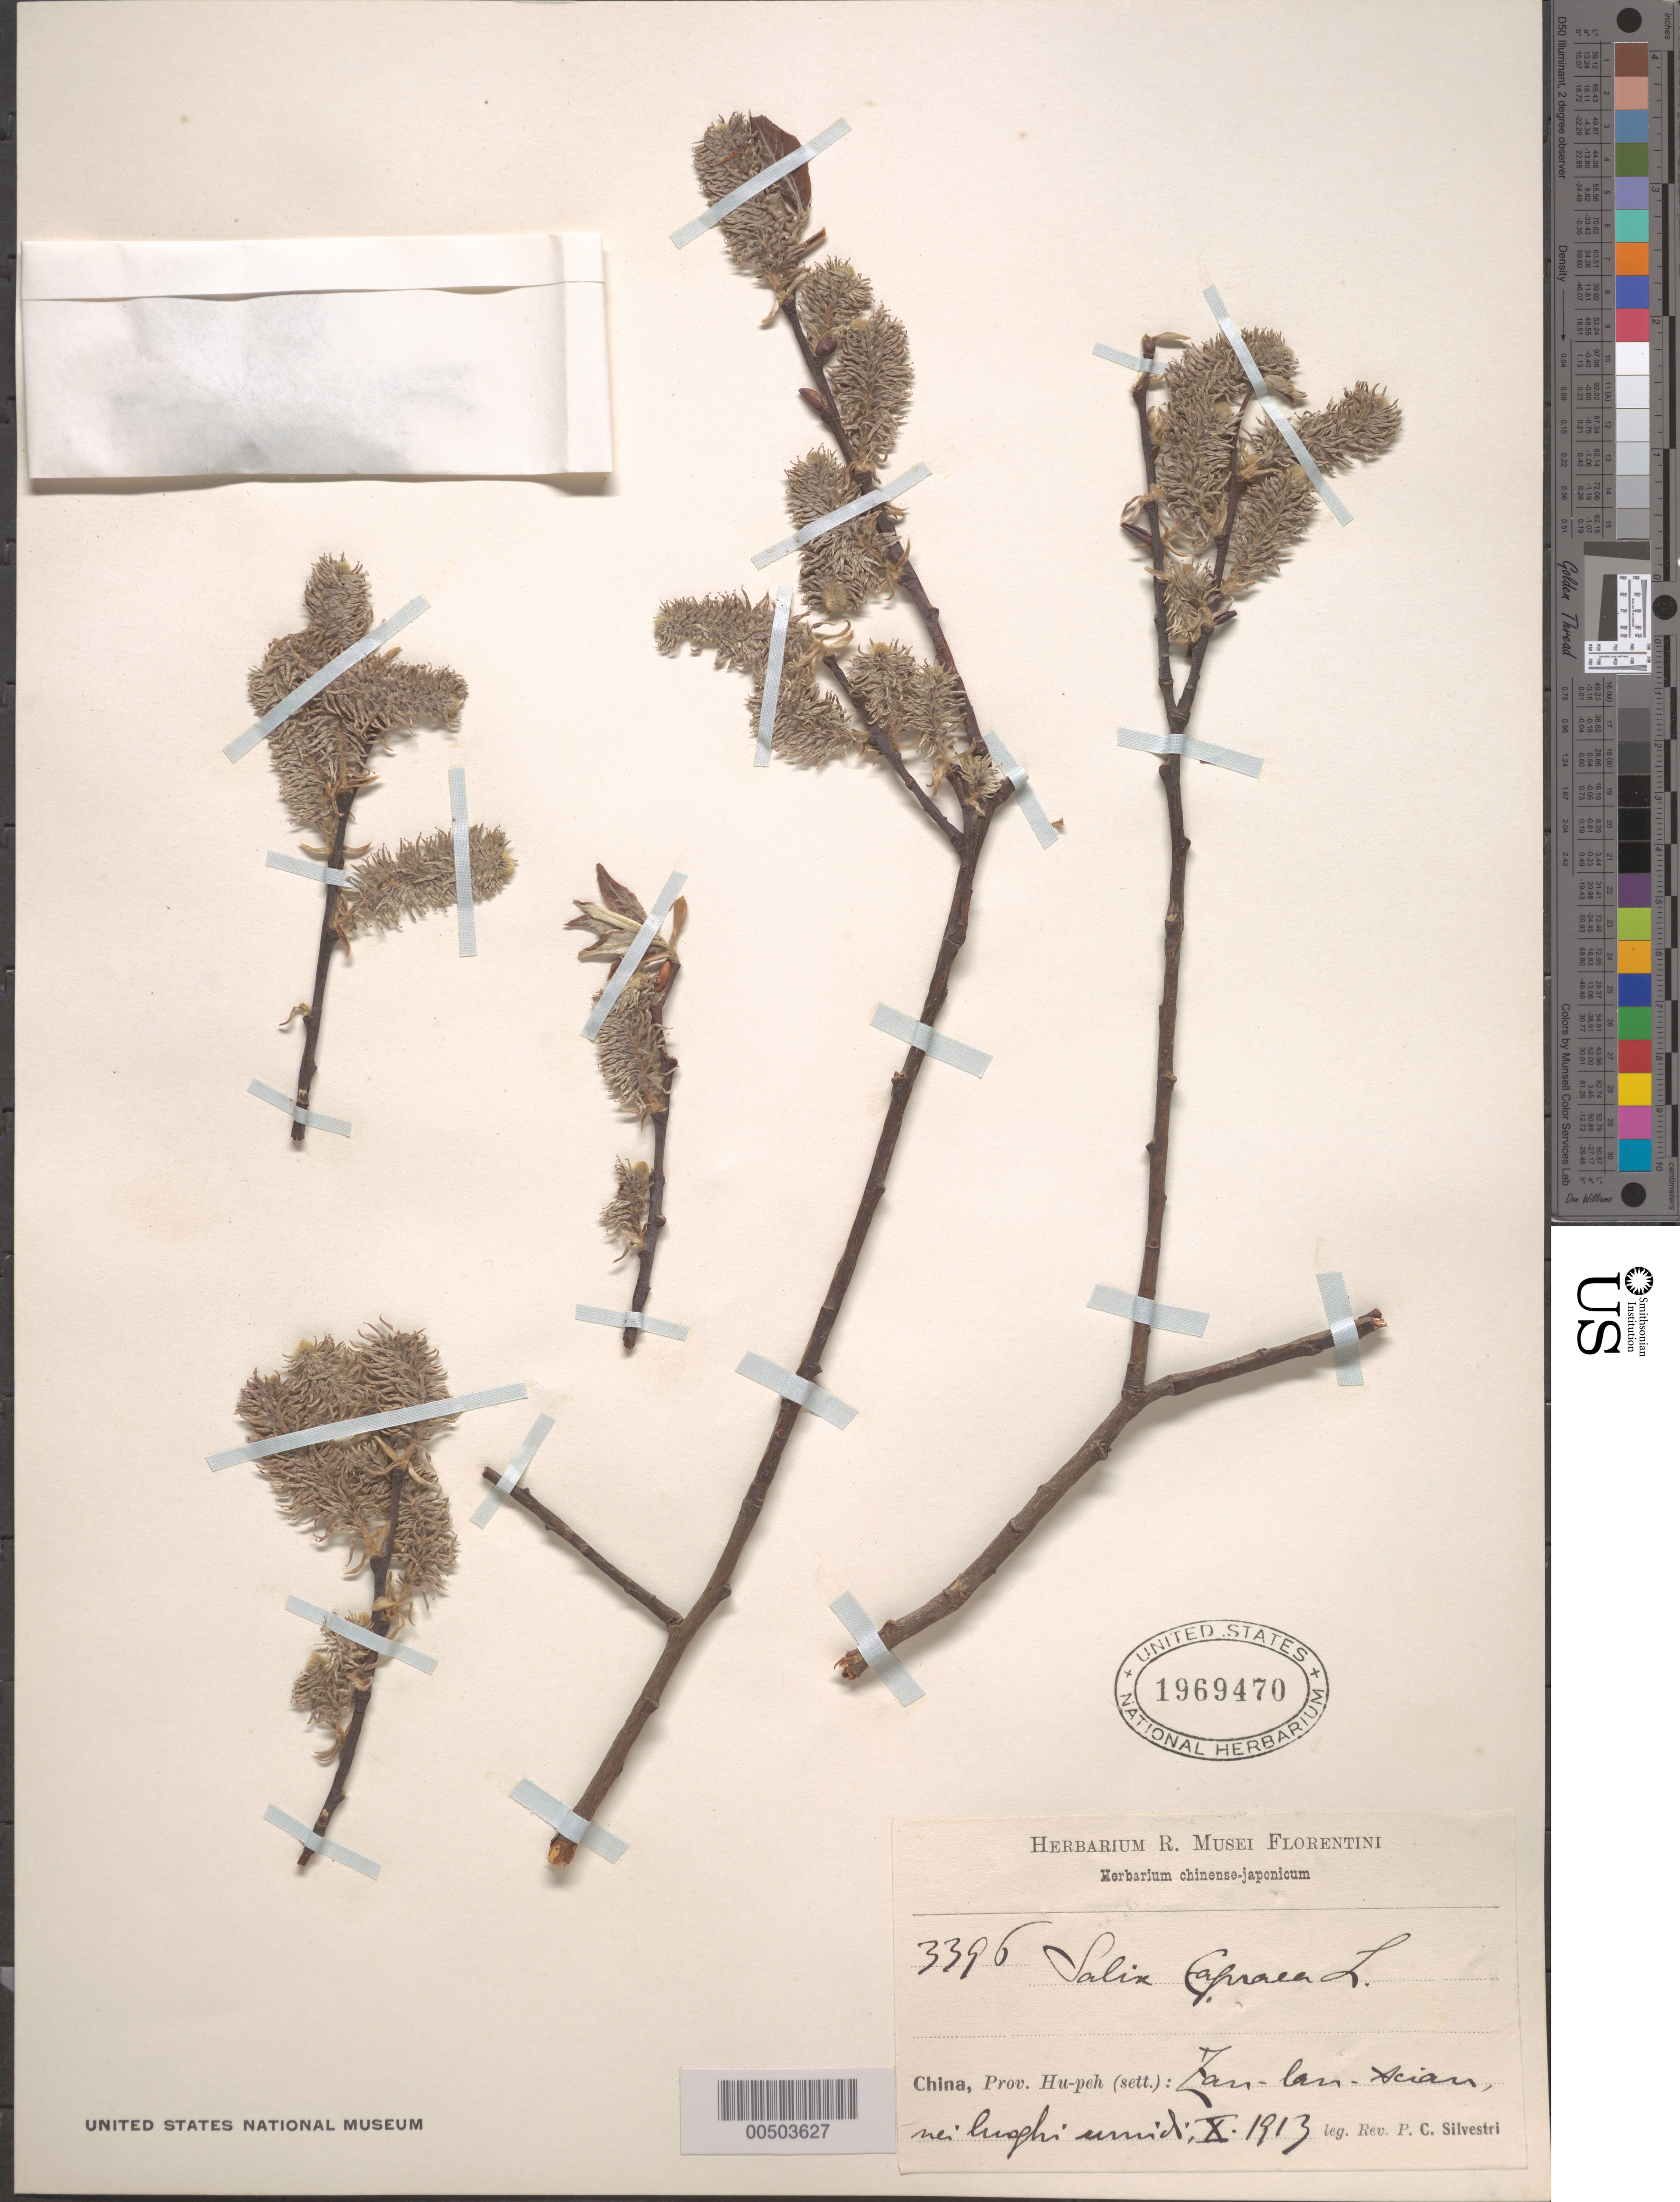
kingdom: Plantae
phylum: Tracheophyta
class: Magnoliopsida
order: Malpighiales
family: Salicaceae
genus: Salix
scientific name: Salix caprea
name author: L.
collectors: P. Silvestri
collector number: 3396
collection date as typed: Oct 1913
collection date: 1913-10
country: China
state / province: Hubei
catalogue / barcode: US 1969470